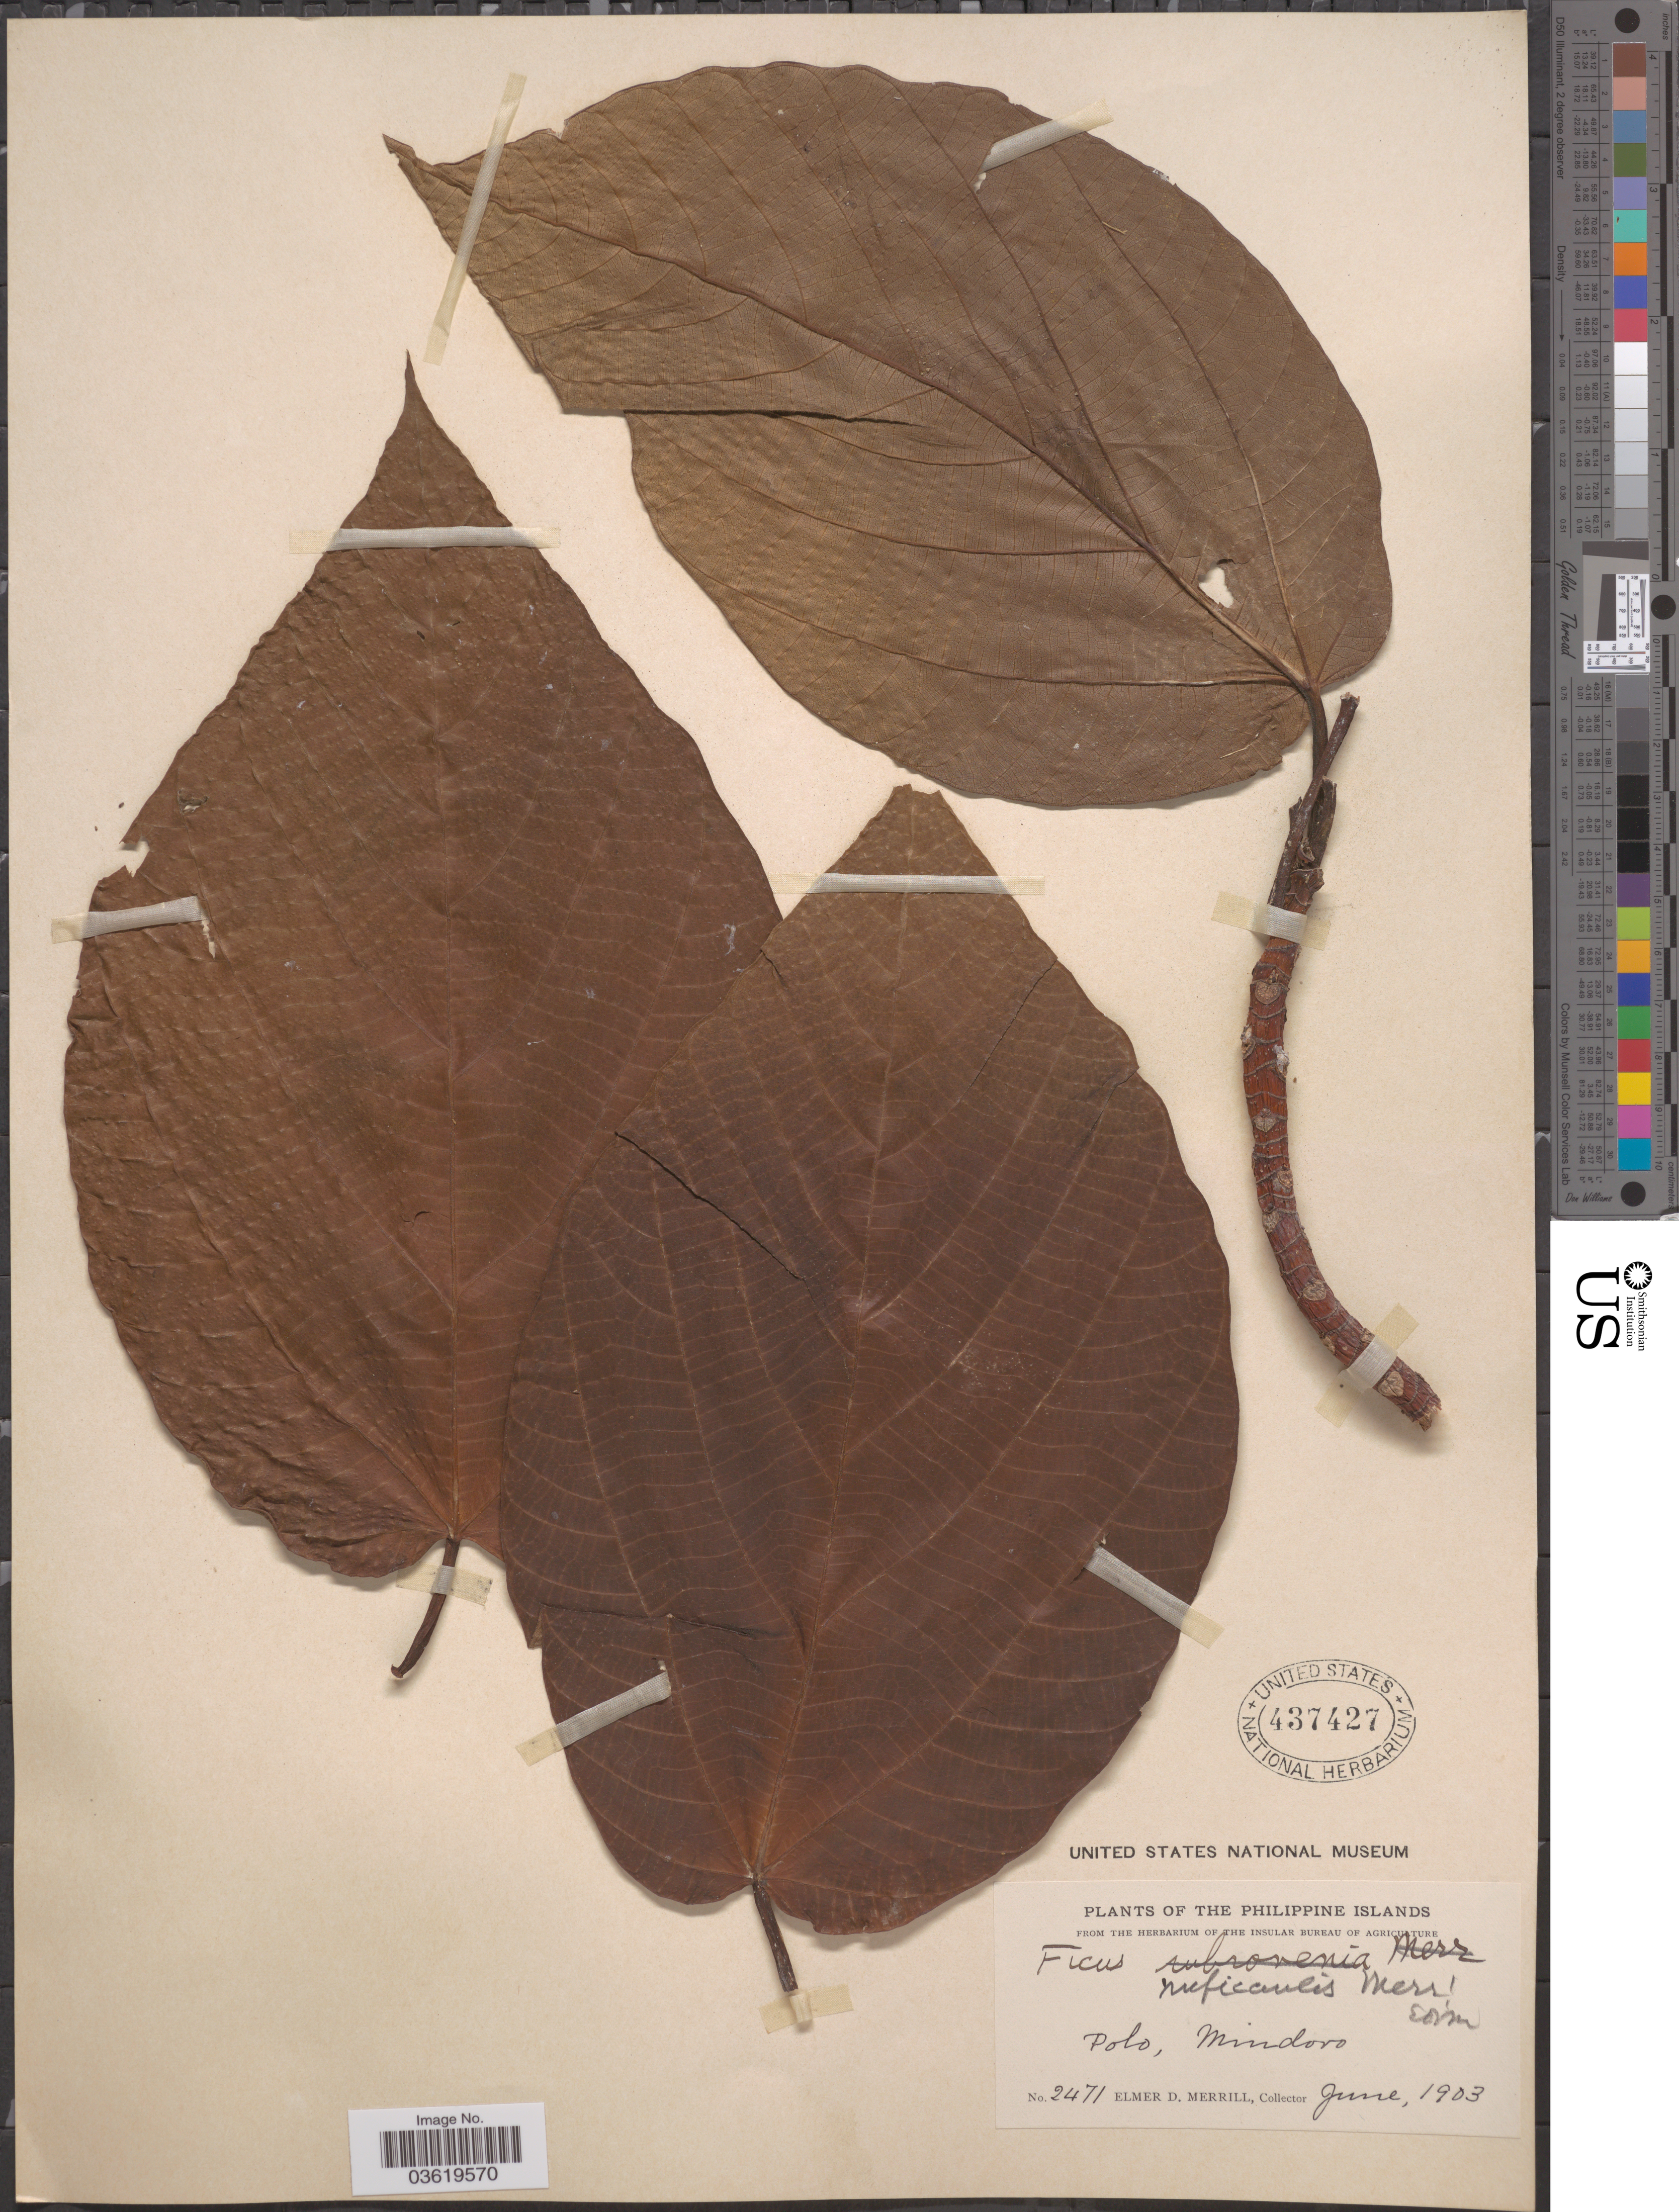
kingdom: Plantae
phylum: Tracheophyta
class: Magnoliopsida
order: Rosales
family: Moraceae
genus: Ficus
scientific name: Ficus ruficaulis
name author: Merr.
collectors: E. D. Merrill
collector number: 2471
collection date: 1903-06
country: Philippines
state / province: Mimaropa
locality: Polo, Mindoro.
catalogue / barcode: US 437427